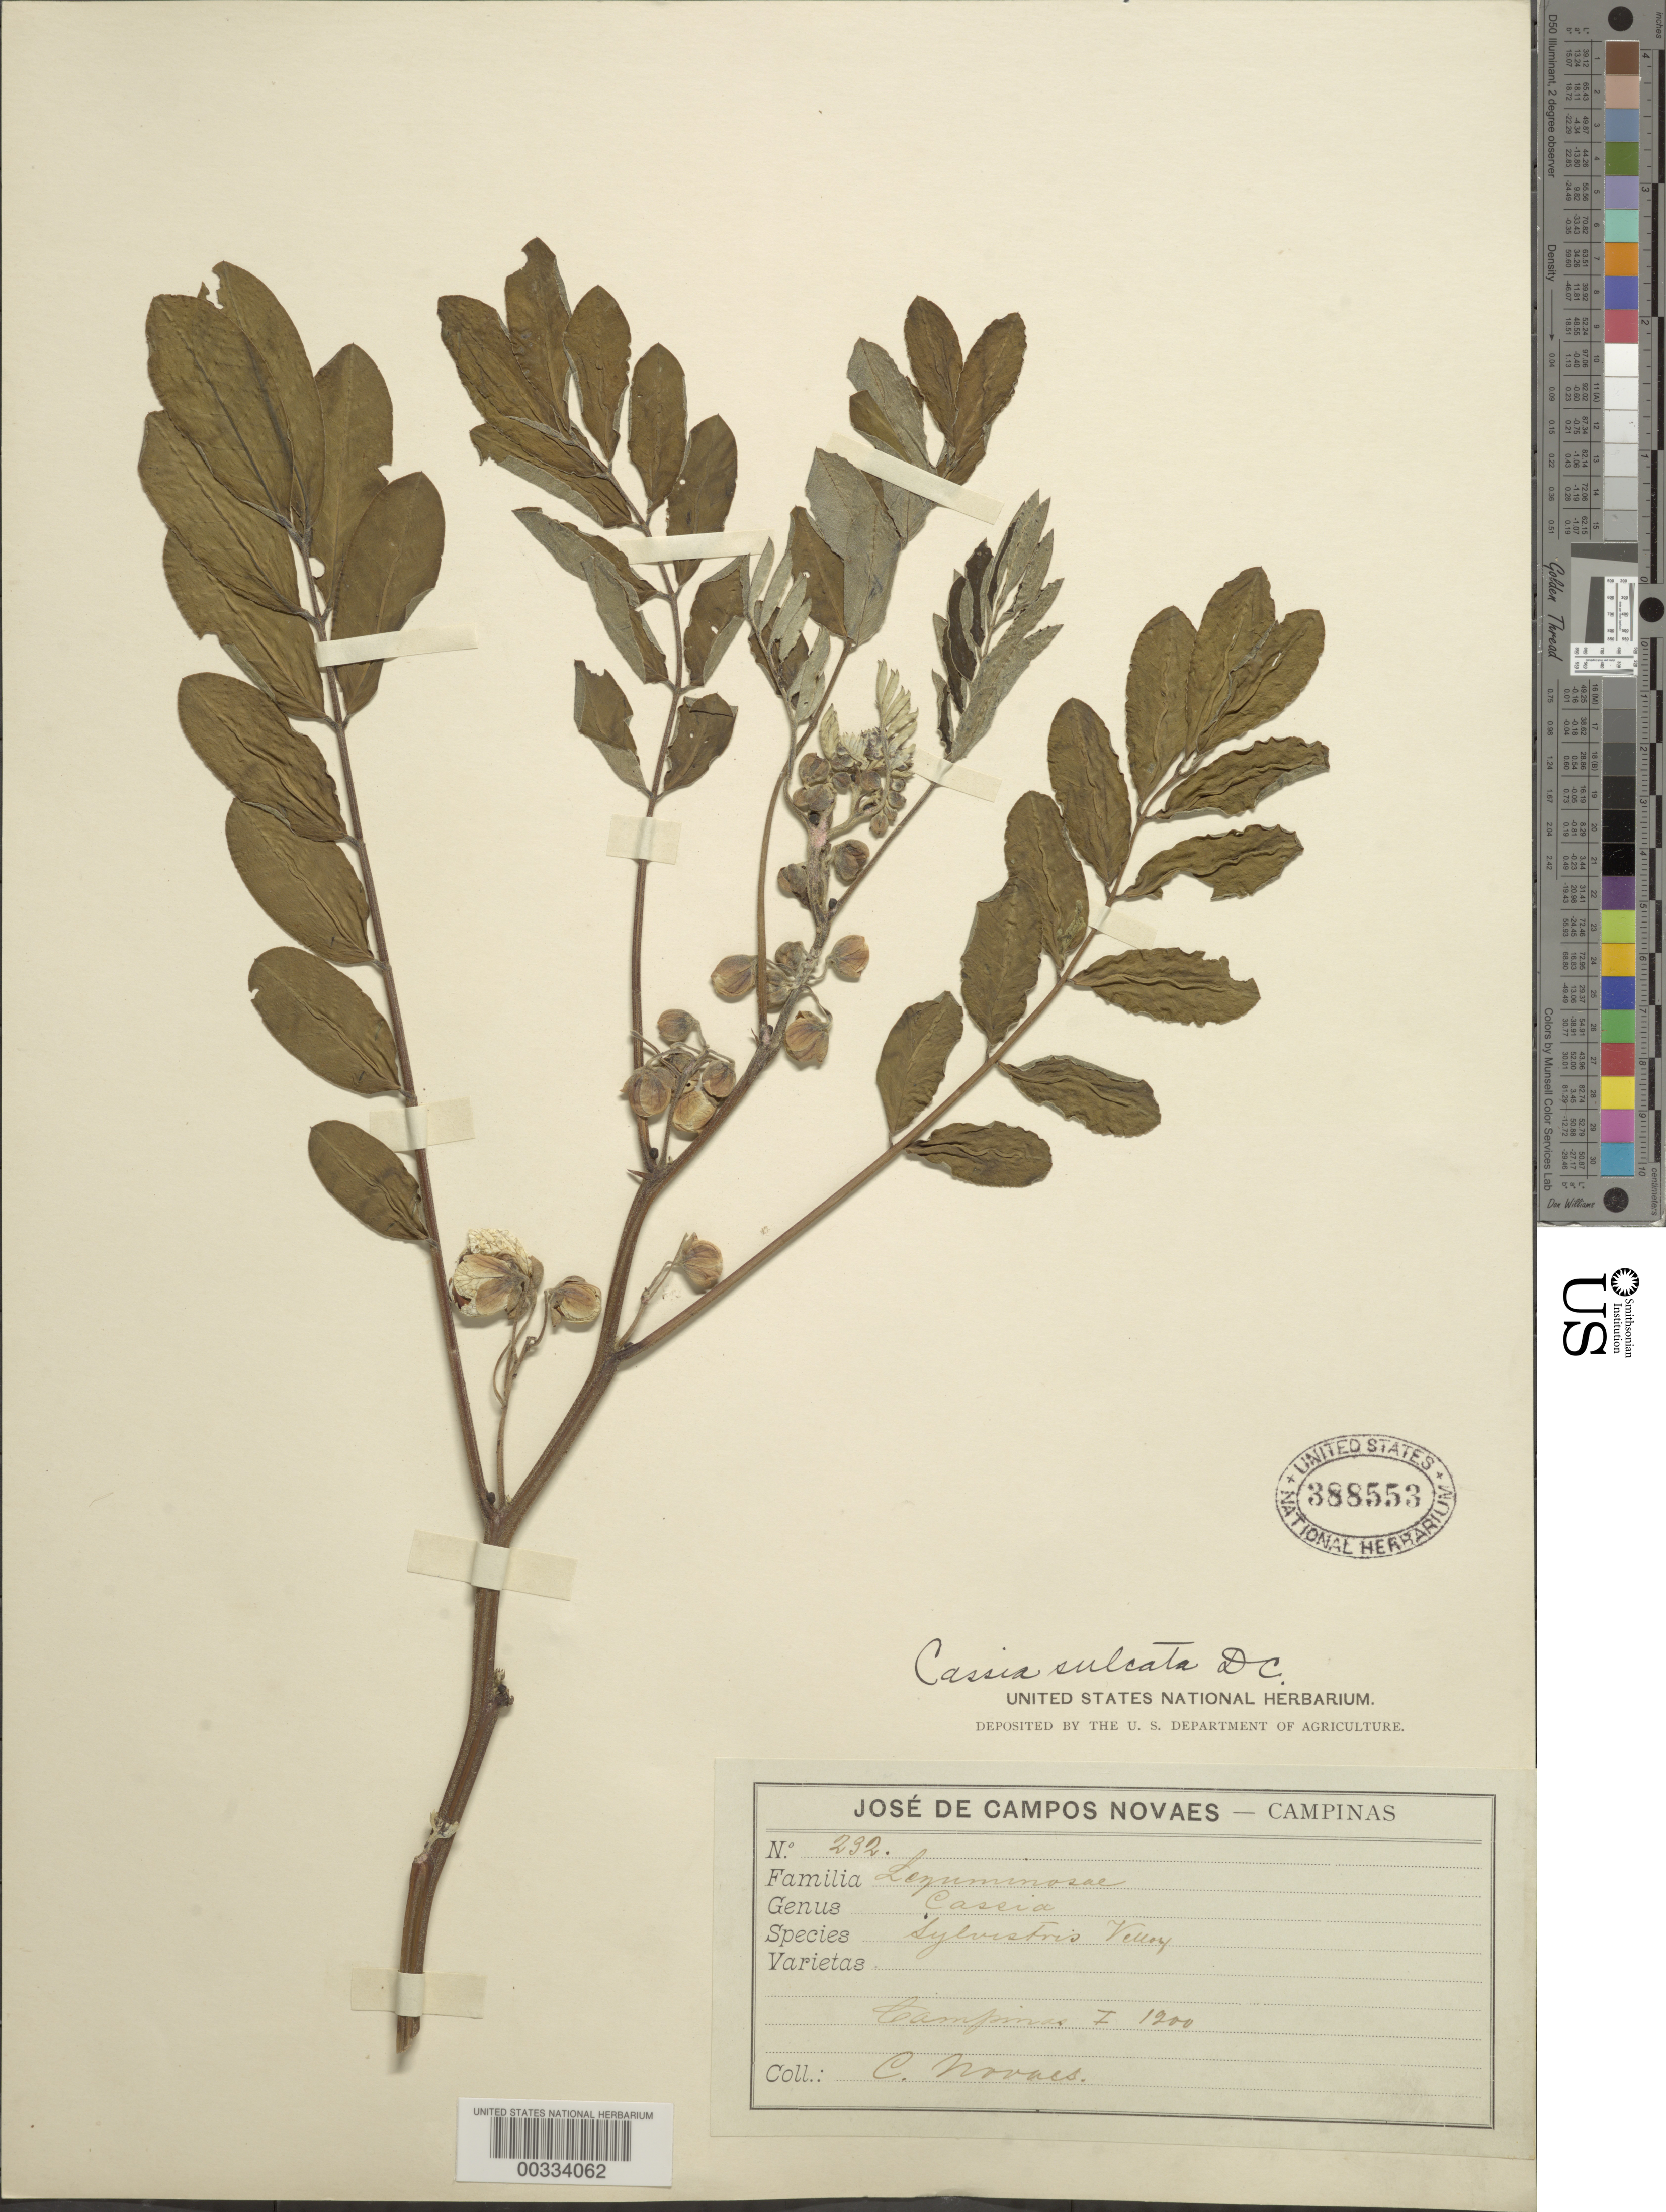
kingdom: Plantae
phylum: Tracheophyta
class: Magnoliopsida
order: Fabales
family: Fabaceae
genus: Senna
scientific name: Senna cernua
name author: (Balb.) H.S. Irwin & Barneby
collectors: J. de Campos Novães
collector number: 232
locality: Campina i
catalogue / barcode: US 388553